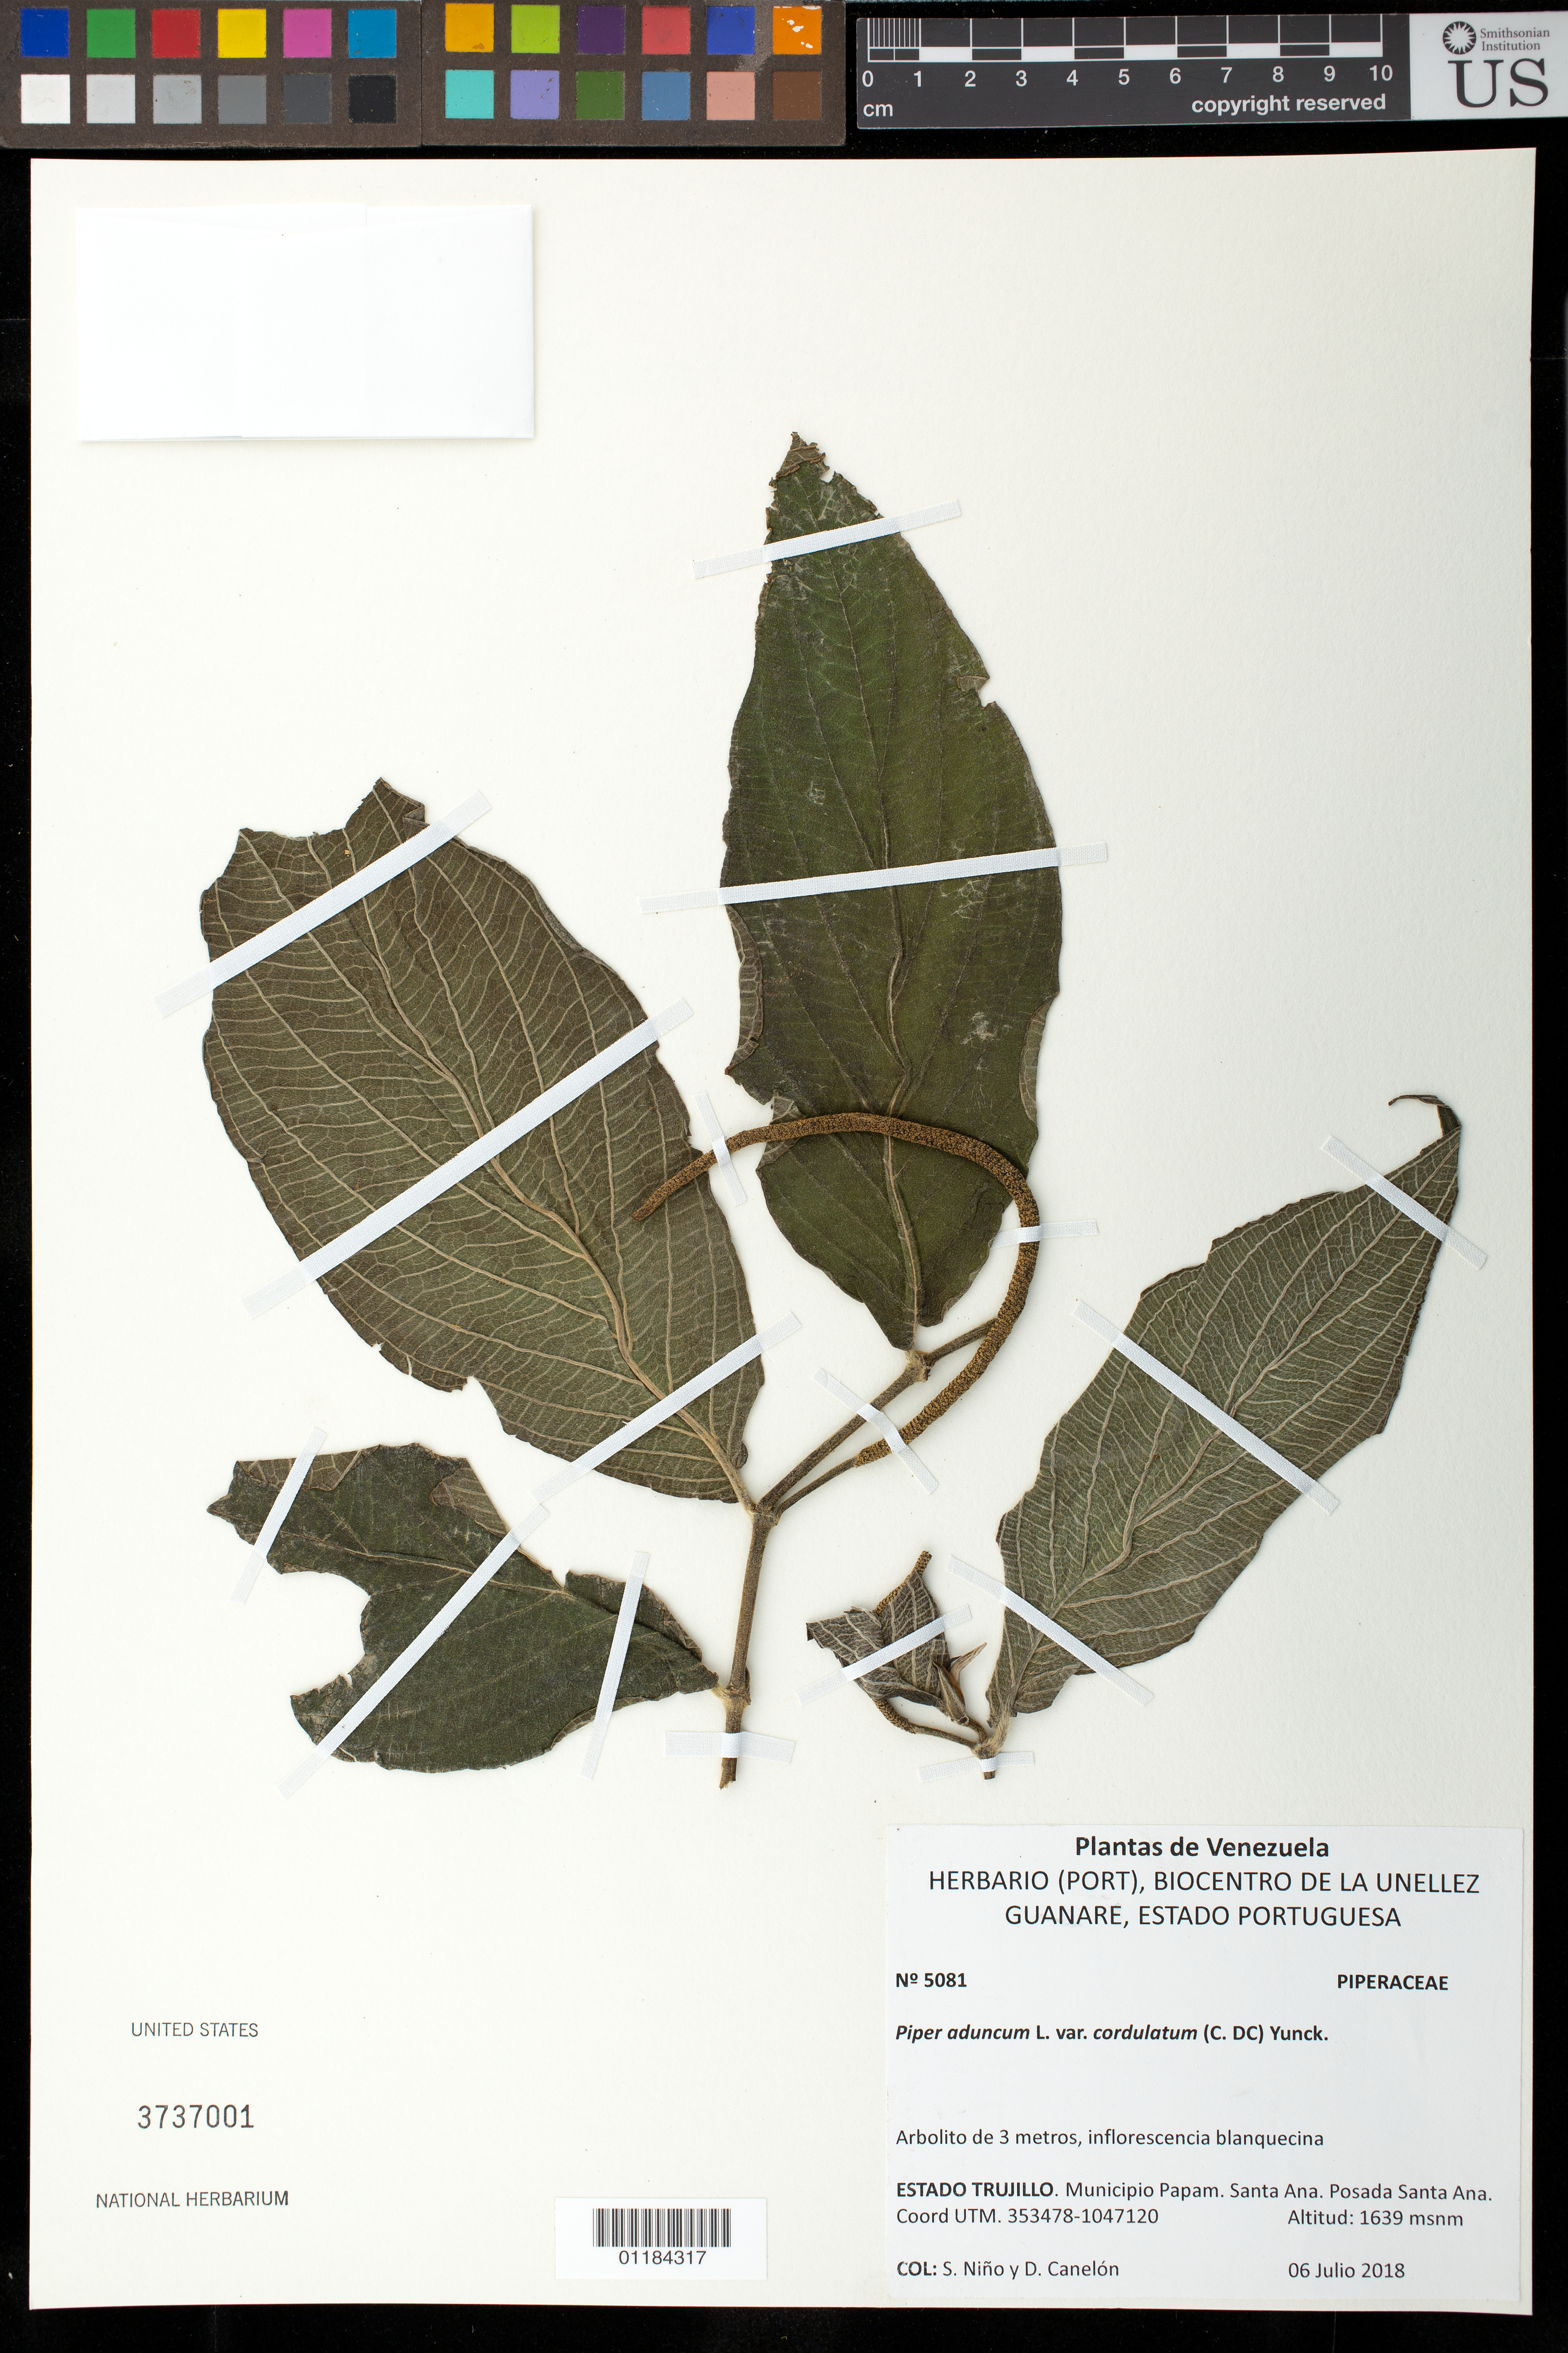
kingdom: Plantae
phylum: Tracheophyta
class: Magnoliopsida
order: Piperales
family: Piperaceae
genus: Piper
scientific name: Piper aduncum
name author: L.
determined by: Dorr, L. J., (BOT), Smithsonian Institution - National Museum of Natural History (UNITED STATES)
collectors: S. M. Niño & D. Canelón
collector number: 5081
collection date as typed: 06 Julio 2018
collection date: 2018-07-06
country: Venezuela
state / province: Trujillo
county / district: Papam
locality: Santa Ana. Posada Santa Ana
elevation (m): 1639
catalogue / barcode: US 3737001